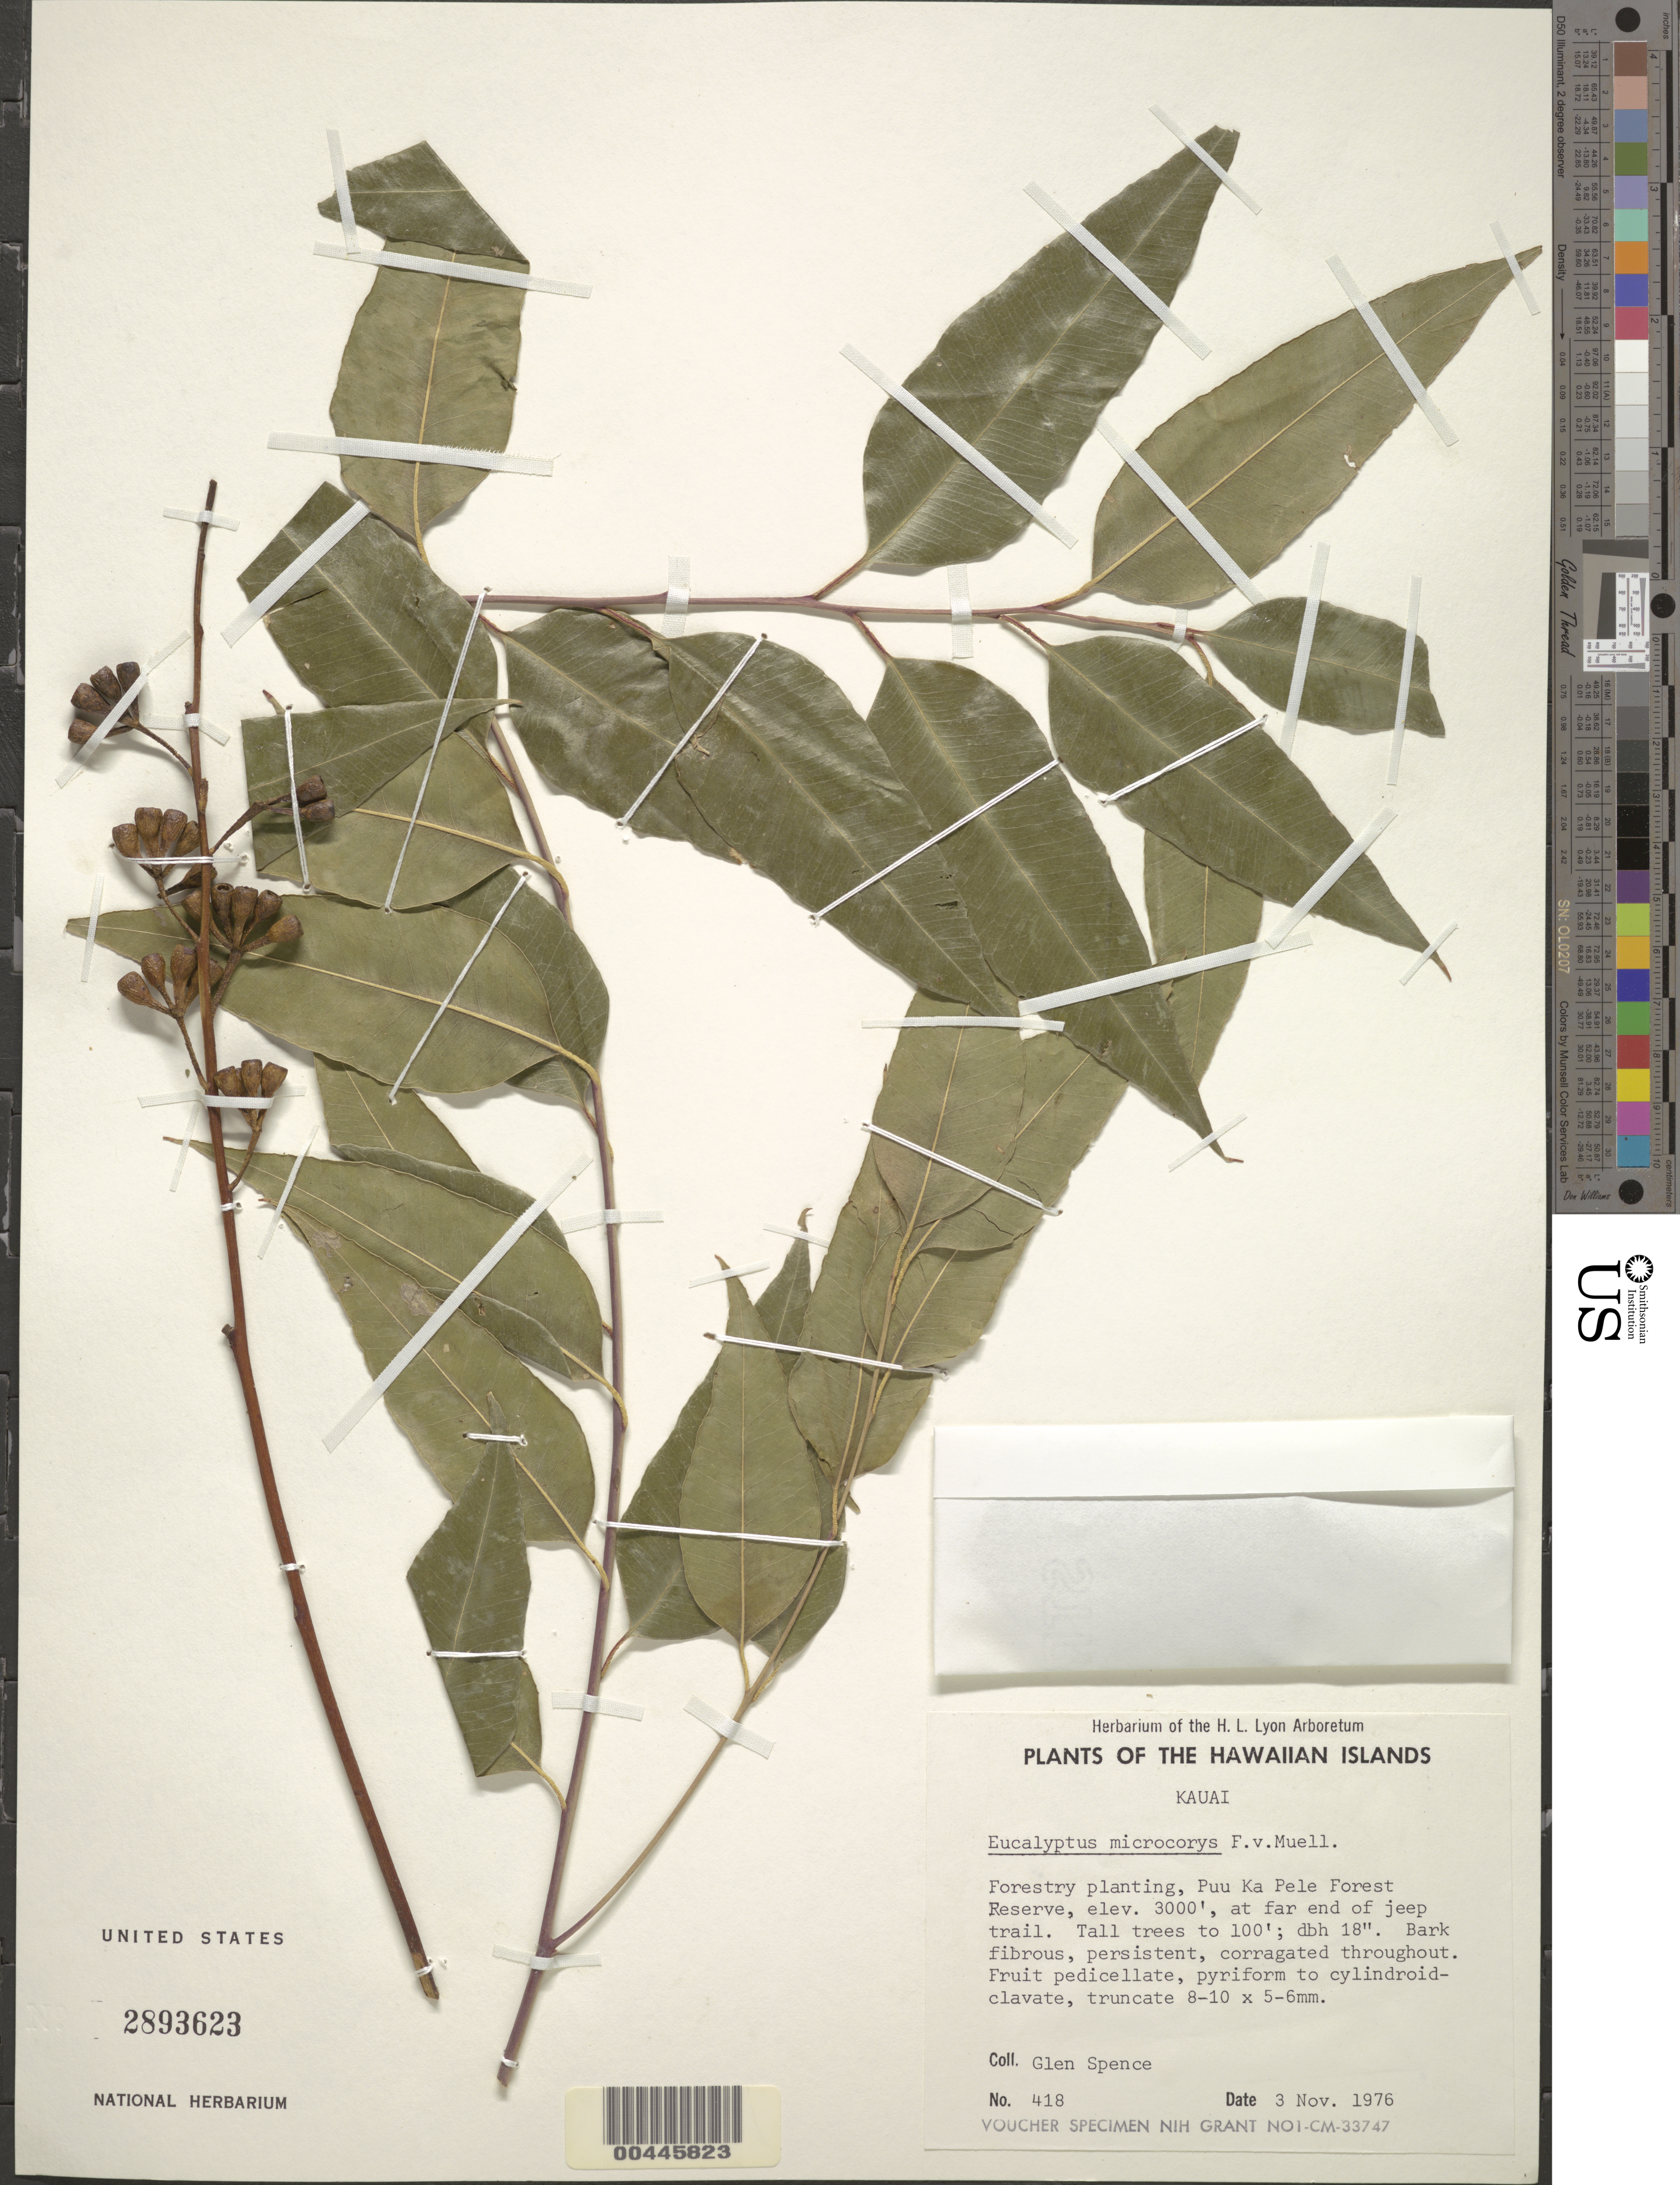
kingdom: Plantae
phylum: Tracheophyta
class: Magnoliopsida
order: Myrtales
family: Myrtaceae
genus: Eucalyptus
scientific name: Eucalyptus microcorys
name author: F. Muell.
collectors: G. Spence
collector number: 418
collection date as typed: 3 Nov 1976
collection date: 1976-11-03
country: United States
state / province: Hawaii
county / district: Kauai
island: Kaua'i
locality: Puu Ka Pele For Res, at far end of jeep trail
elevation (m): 914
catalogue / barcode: US 2893623